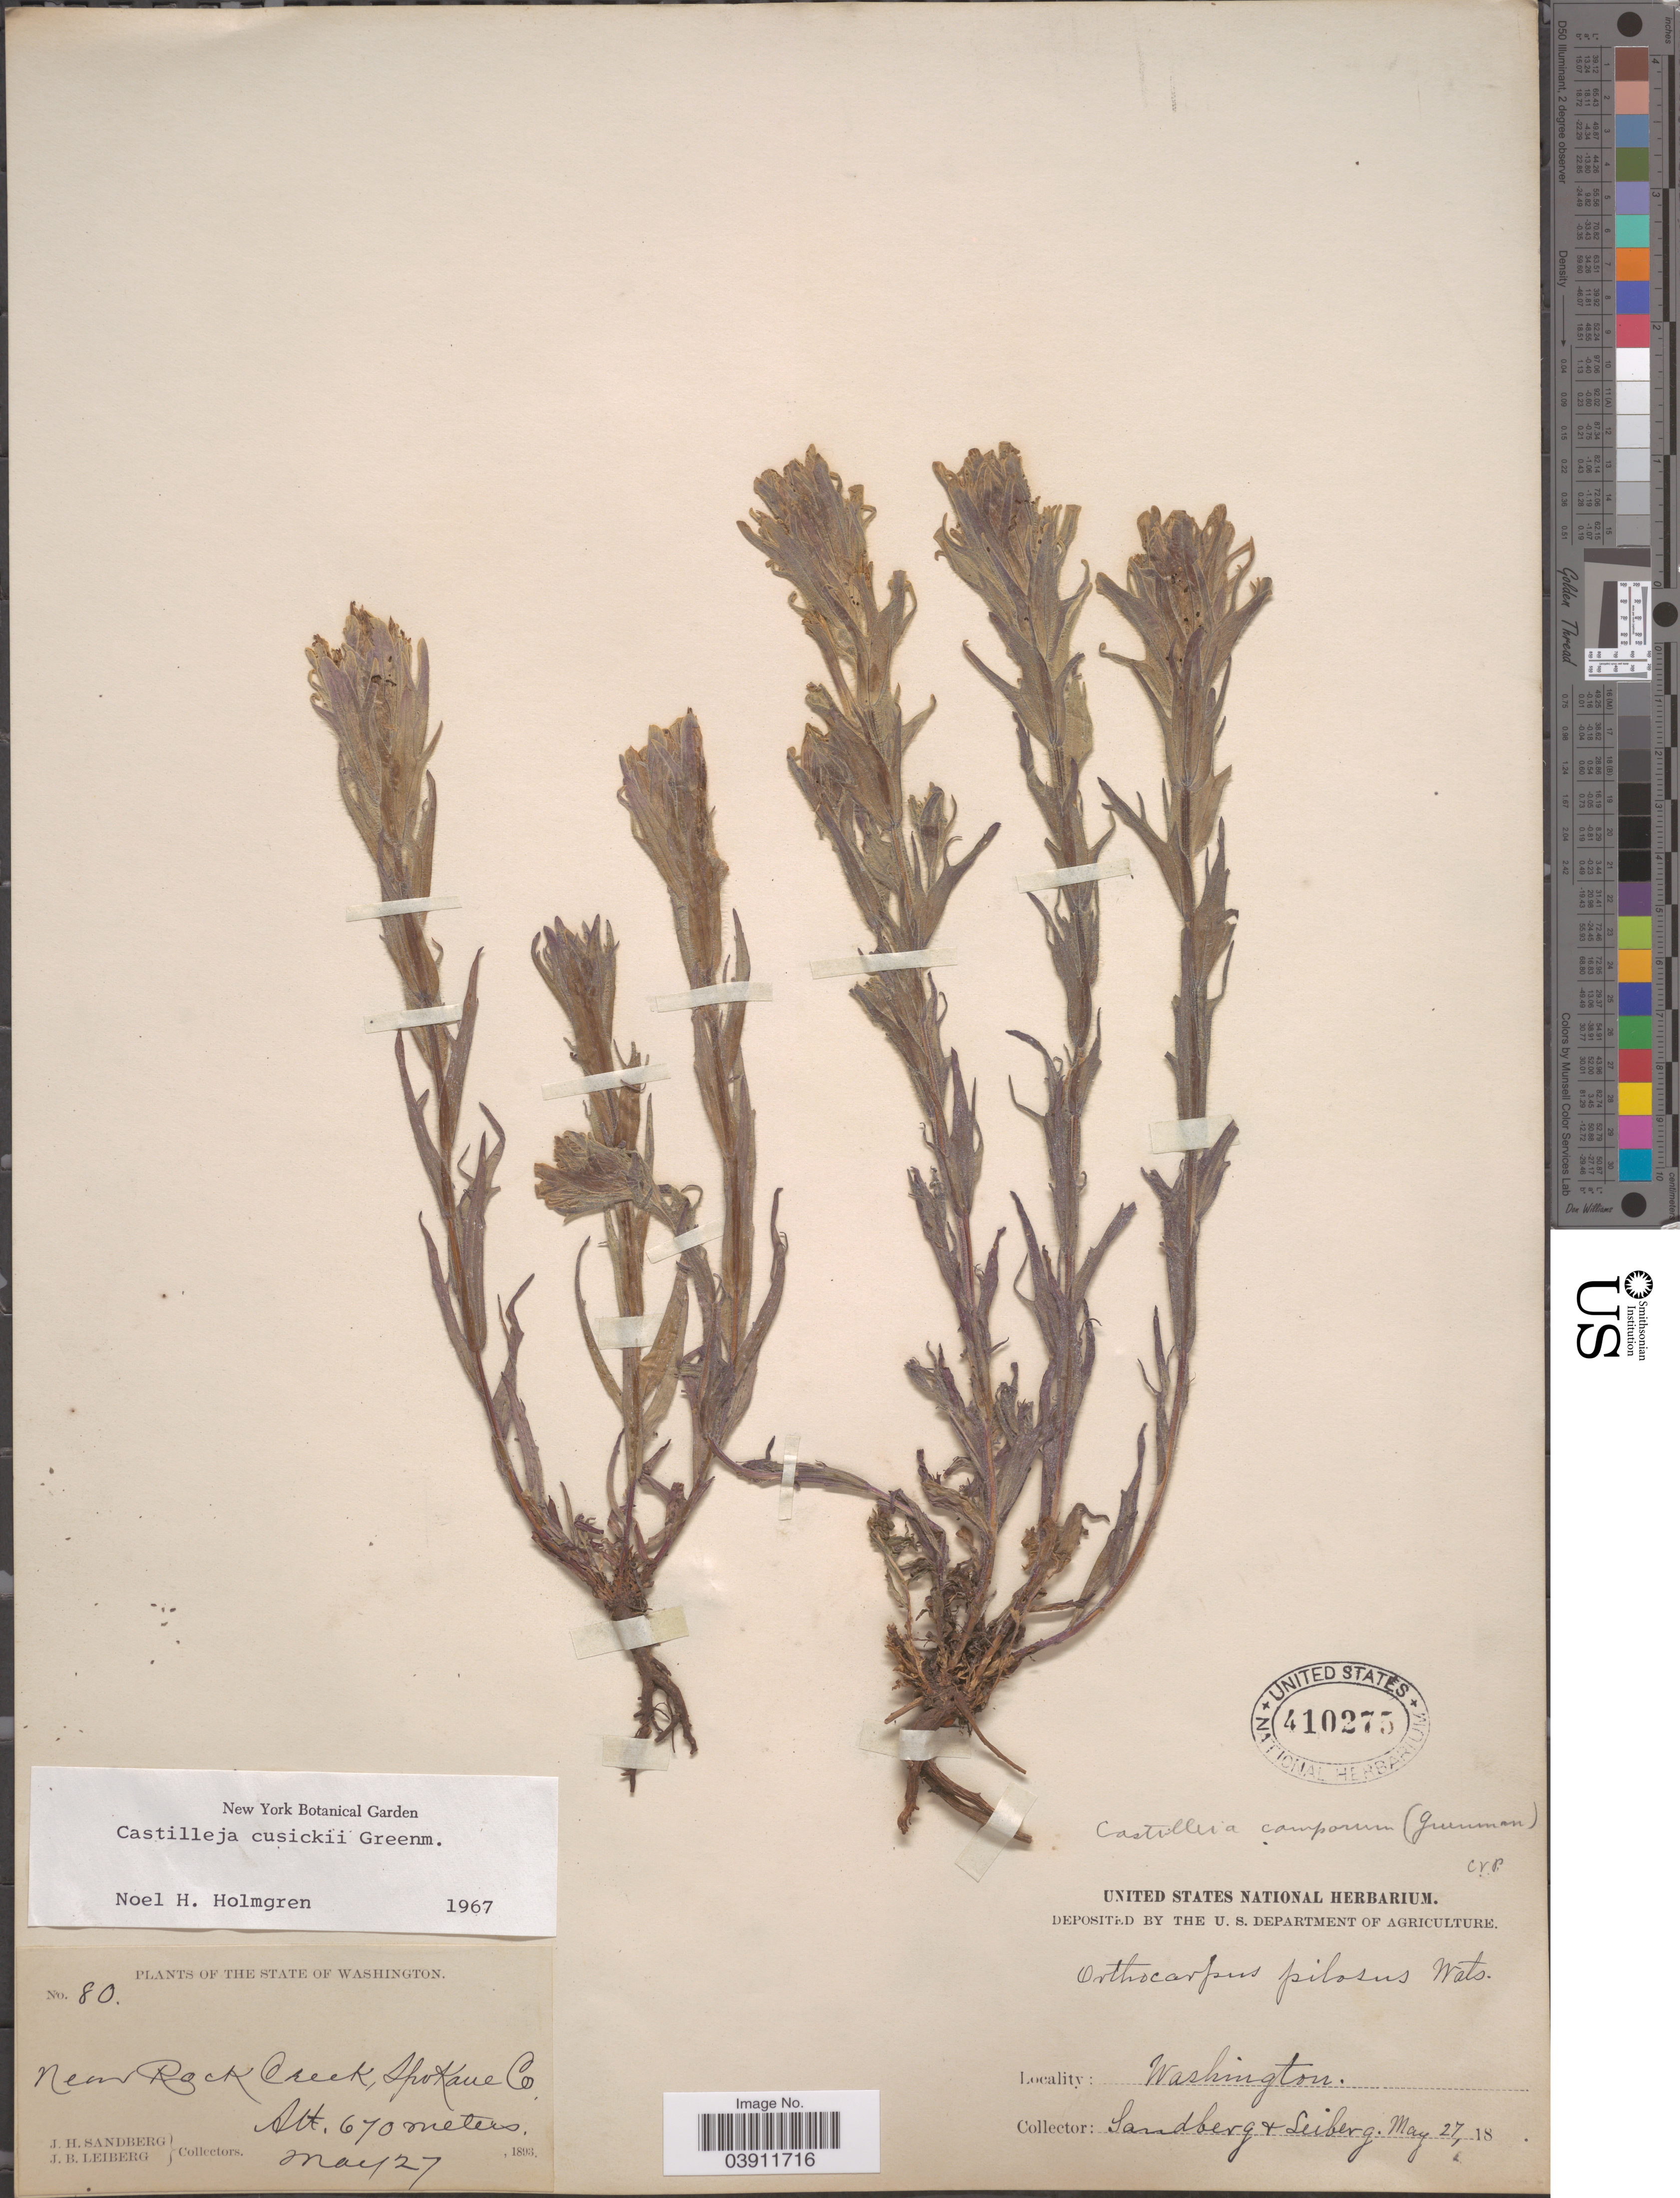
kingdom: Plantae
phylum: Tracheophyta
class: Magnoliopsida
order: Lamiales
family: Orobanchaceae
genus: Castilleja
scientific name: Castilleja cusickii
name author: Greenm.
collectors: J. H. Sandberg & J. B. Leiberg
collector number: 80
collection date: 1893-05-27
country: United States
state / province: Washington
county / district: Spokane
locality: Near Rock Creek, Spokane Co.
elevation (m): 670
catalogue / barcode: US 410275